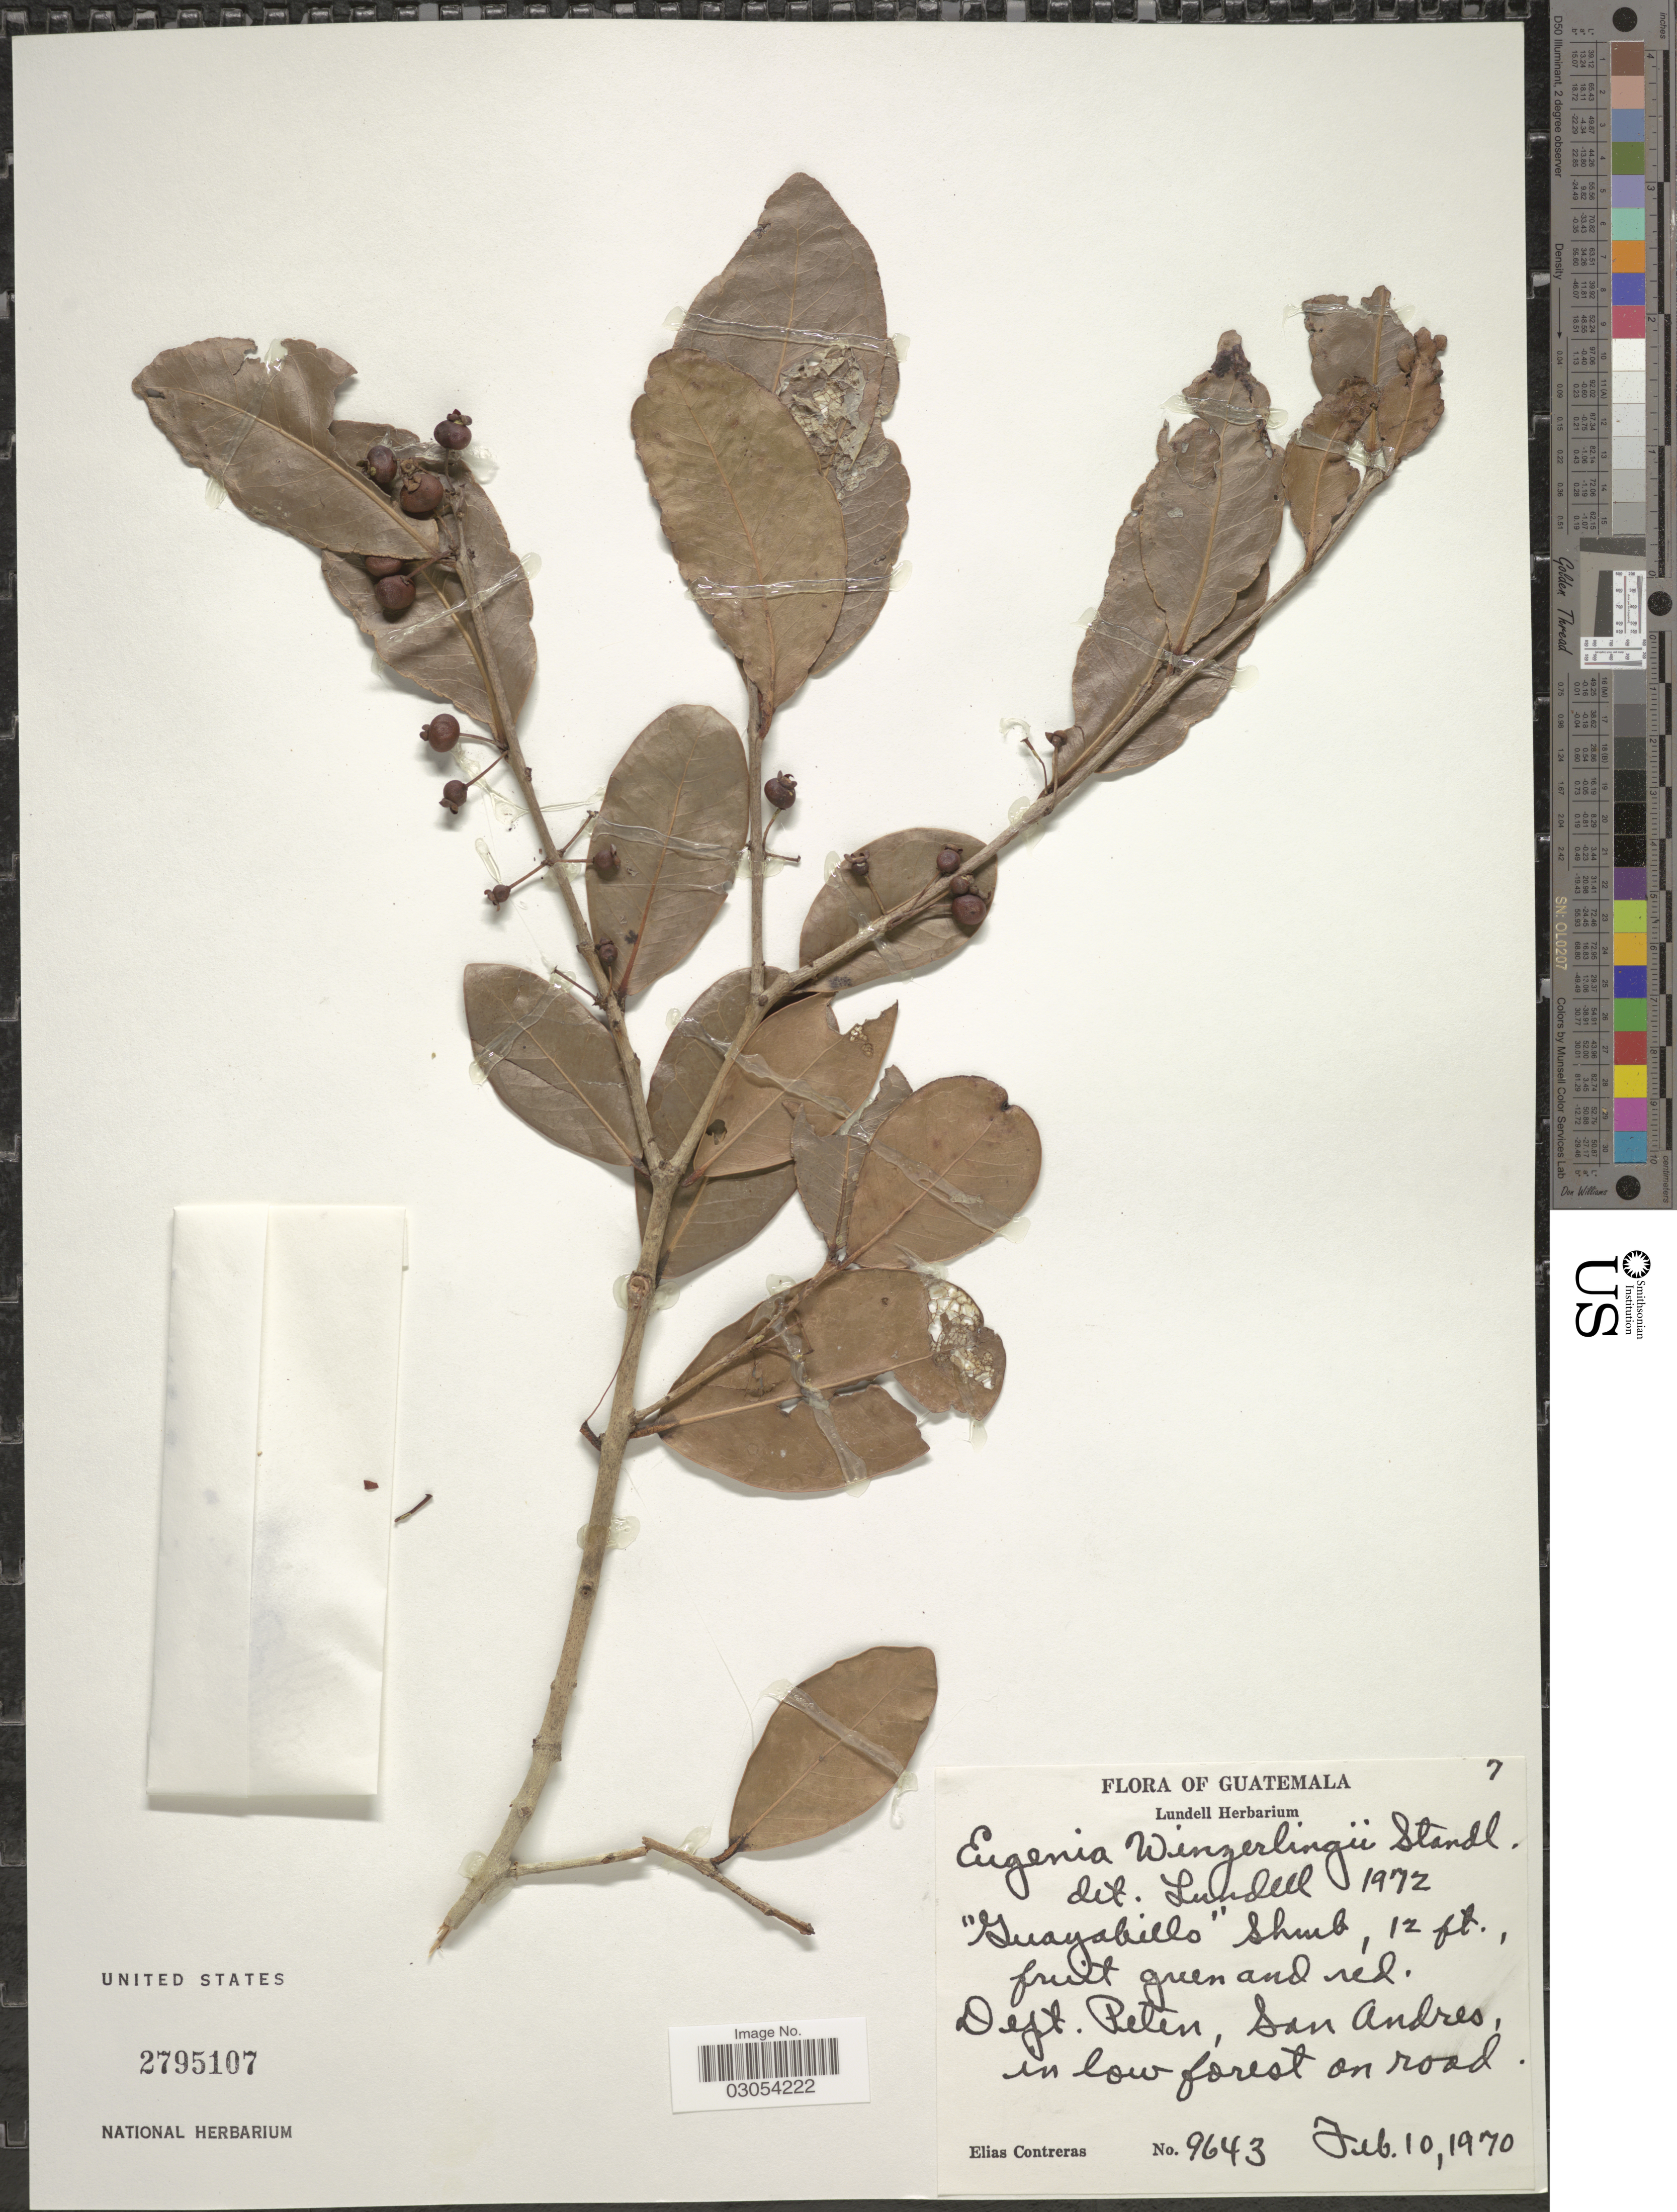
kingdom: Plantae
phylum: Tracheophyta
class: Magnoliopsida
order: Myrtales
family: Myrtaceae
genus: Eugenia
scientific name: Eugenia winzerlingii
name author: Standl.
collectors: E. Contreras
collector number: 9643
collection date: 1970-02-10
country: Guatemala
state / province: El Petén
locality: Dept. Peten, San Andres, in low forest on road.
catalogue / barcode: US 2795107